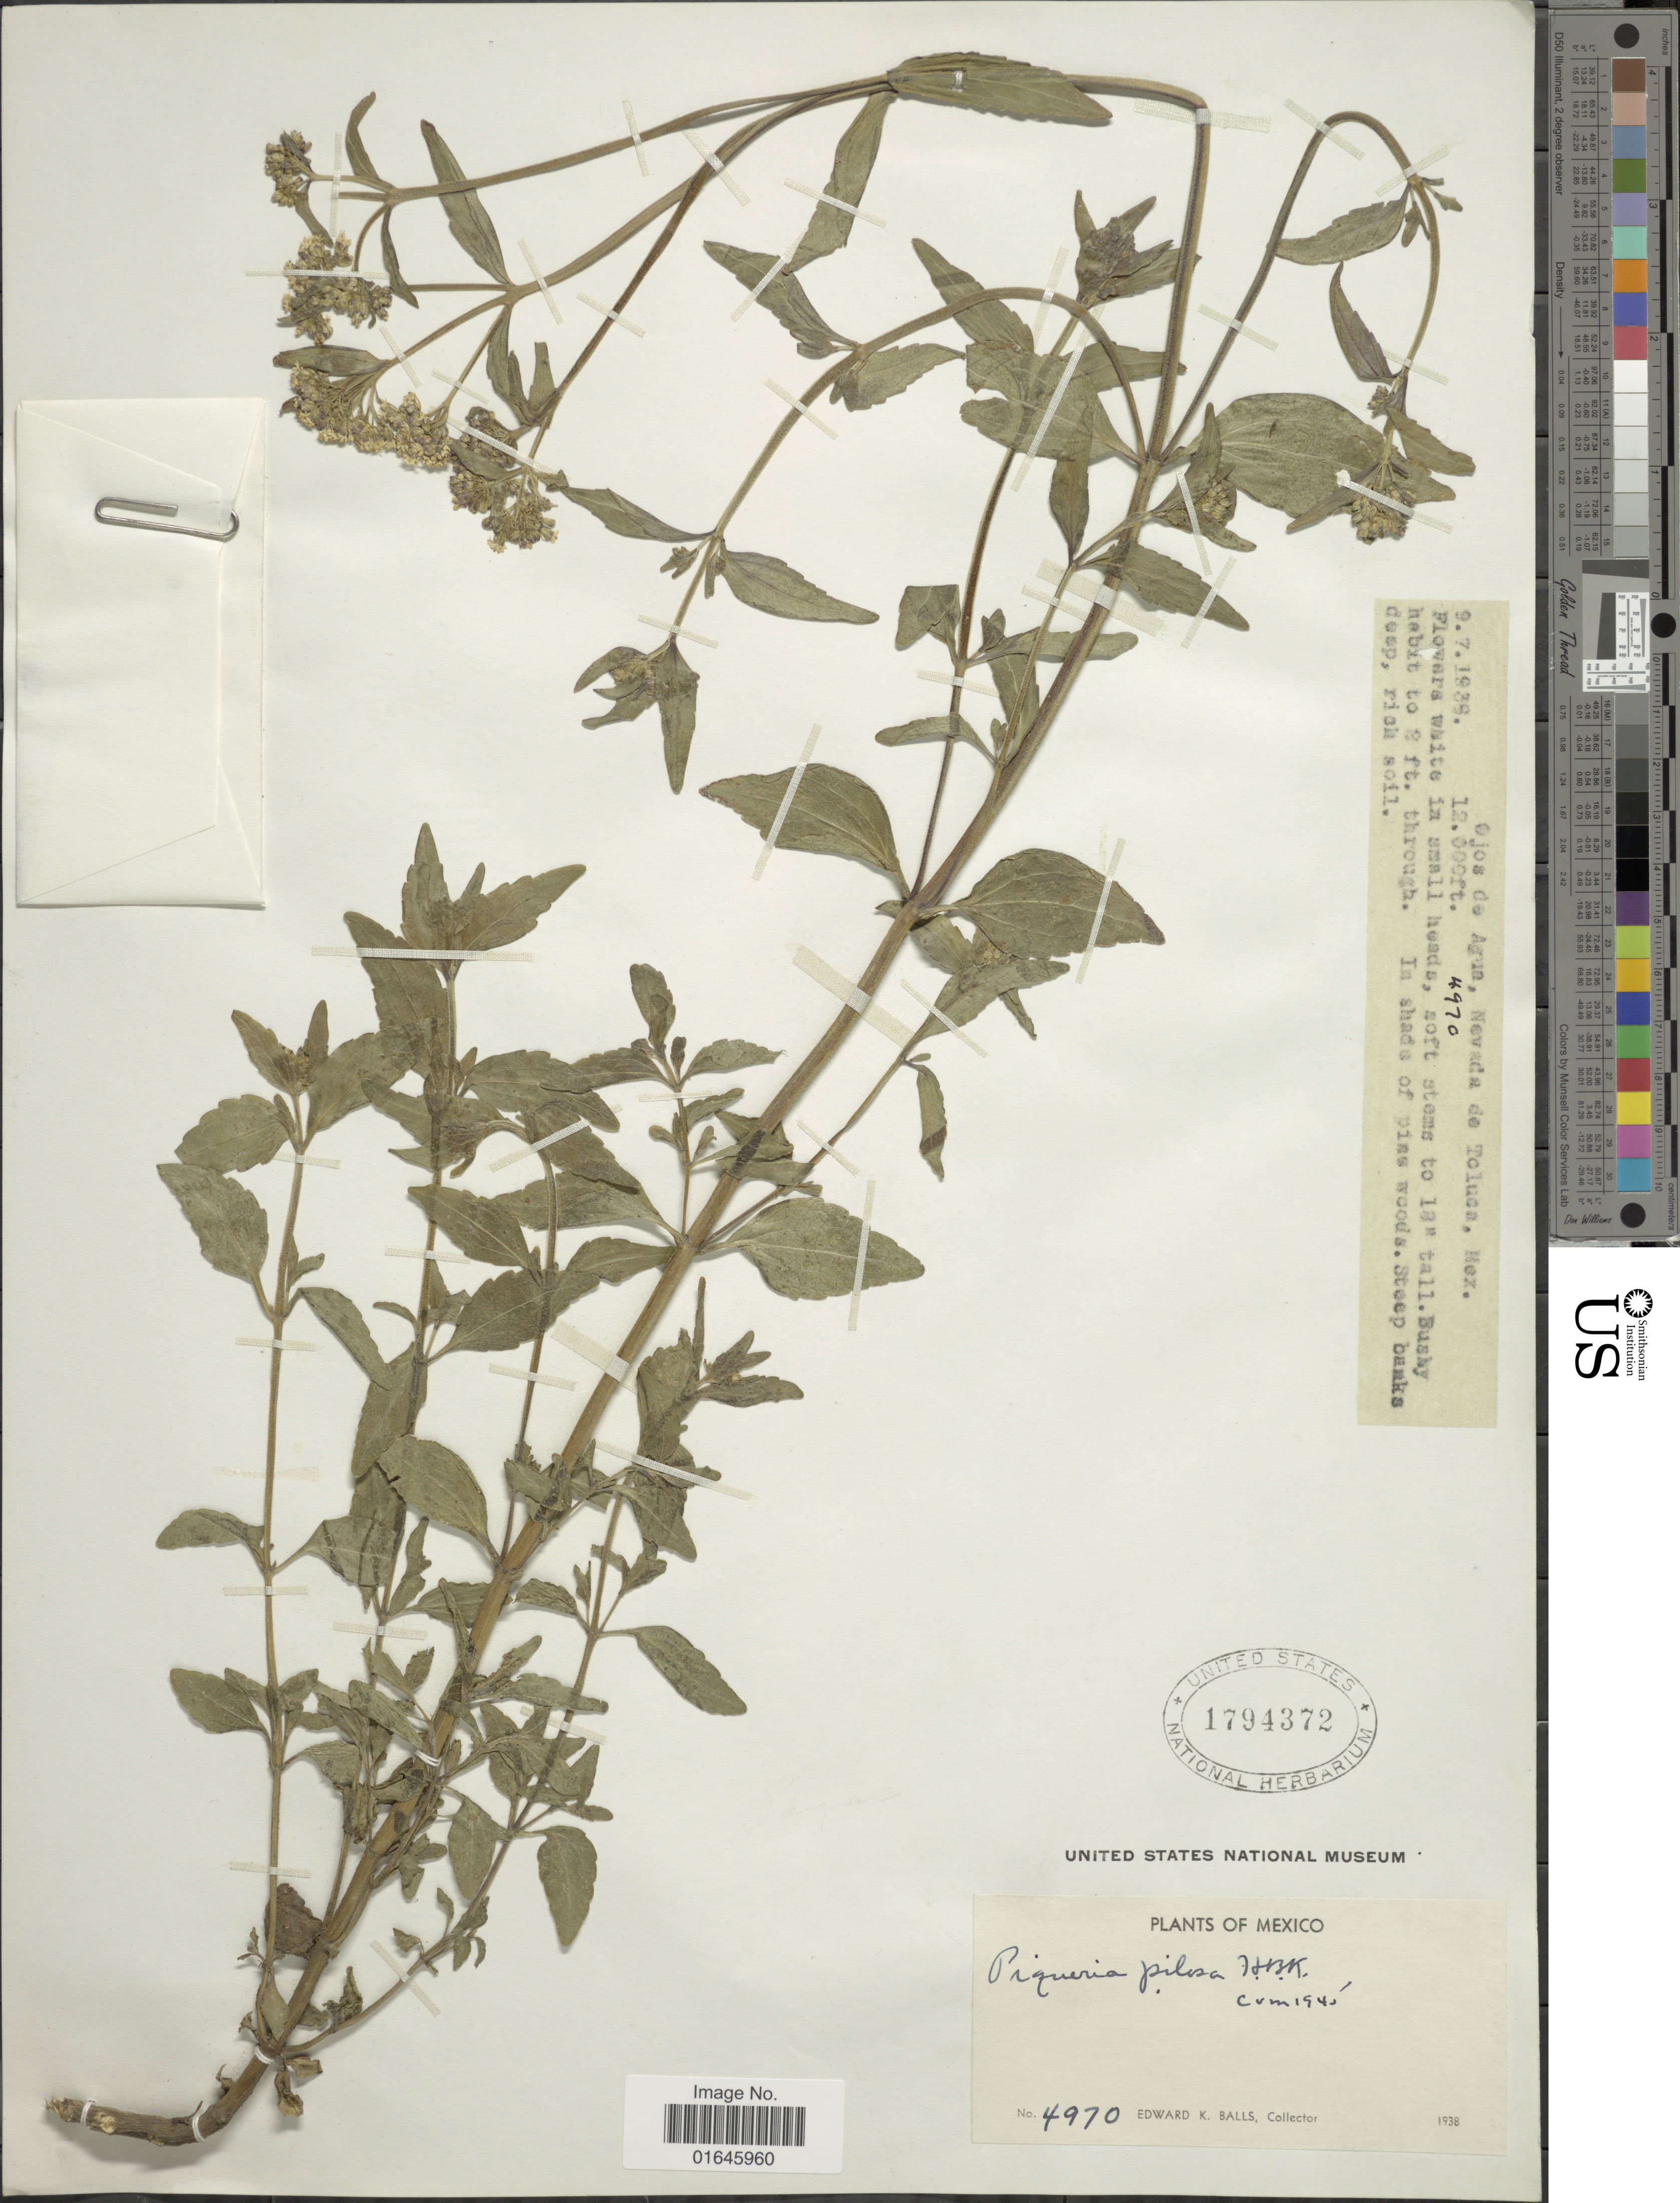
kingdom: Plantae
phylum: Tracheophyta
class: Magnoliopsida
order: Asterales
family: Asteraceae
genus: Piqueria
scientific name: Piqueria pilosa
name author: Kunth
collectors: E. K. Balls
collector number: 4970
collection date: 1938-07-09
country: Mexico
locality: Ojos de Agua, Nevada de Toluca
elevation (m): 3658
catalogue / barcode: US 1794372